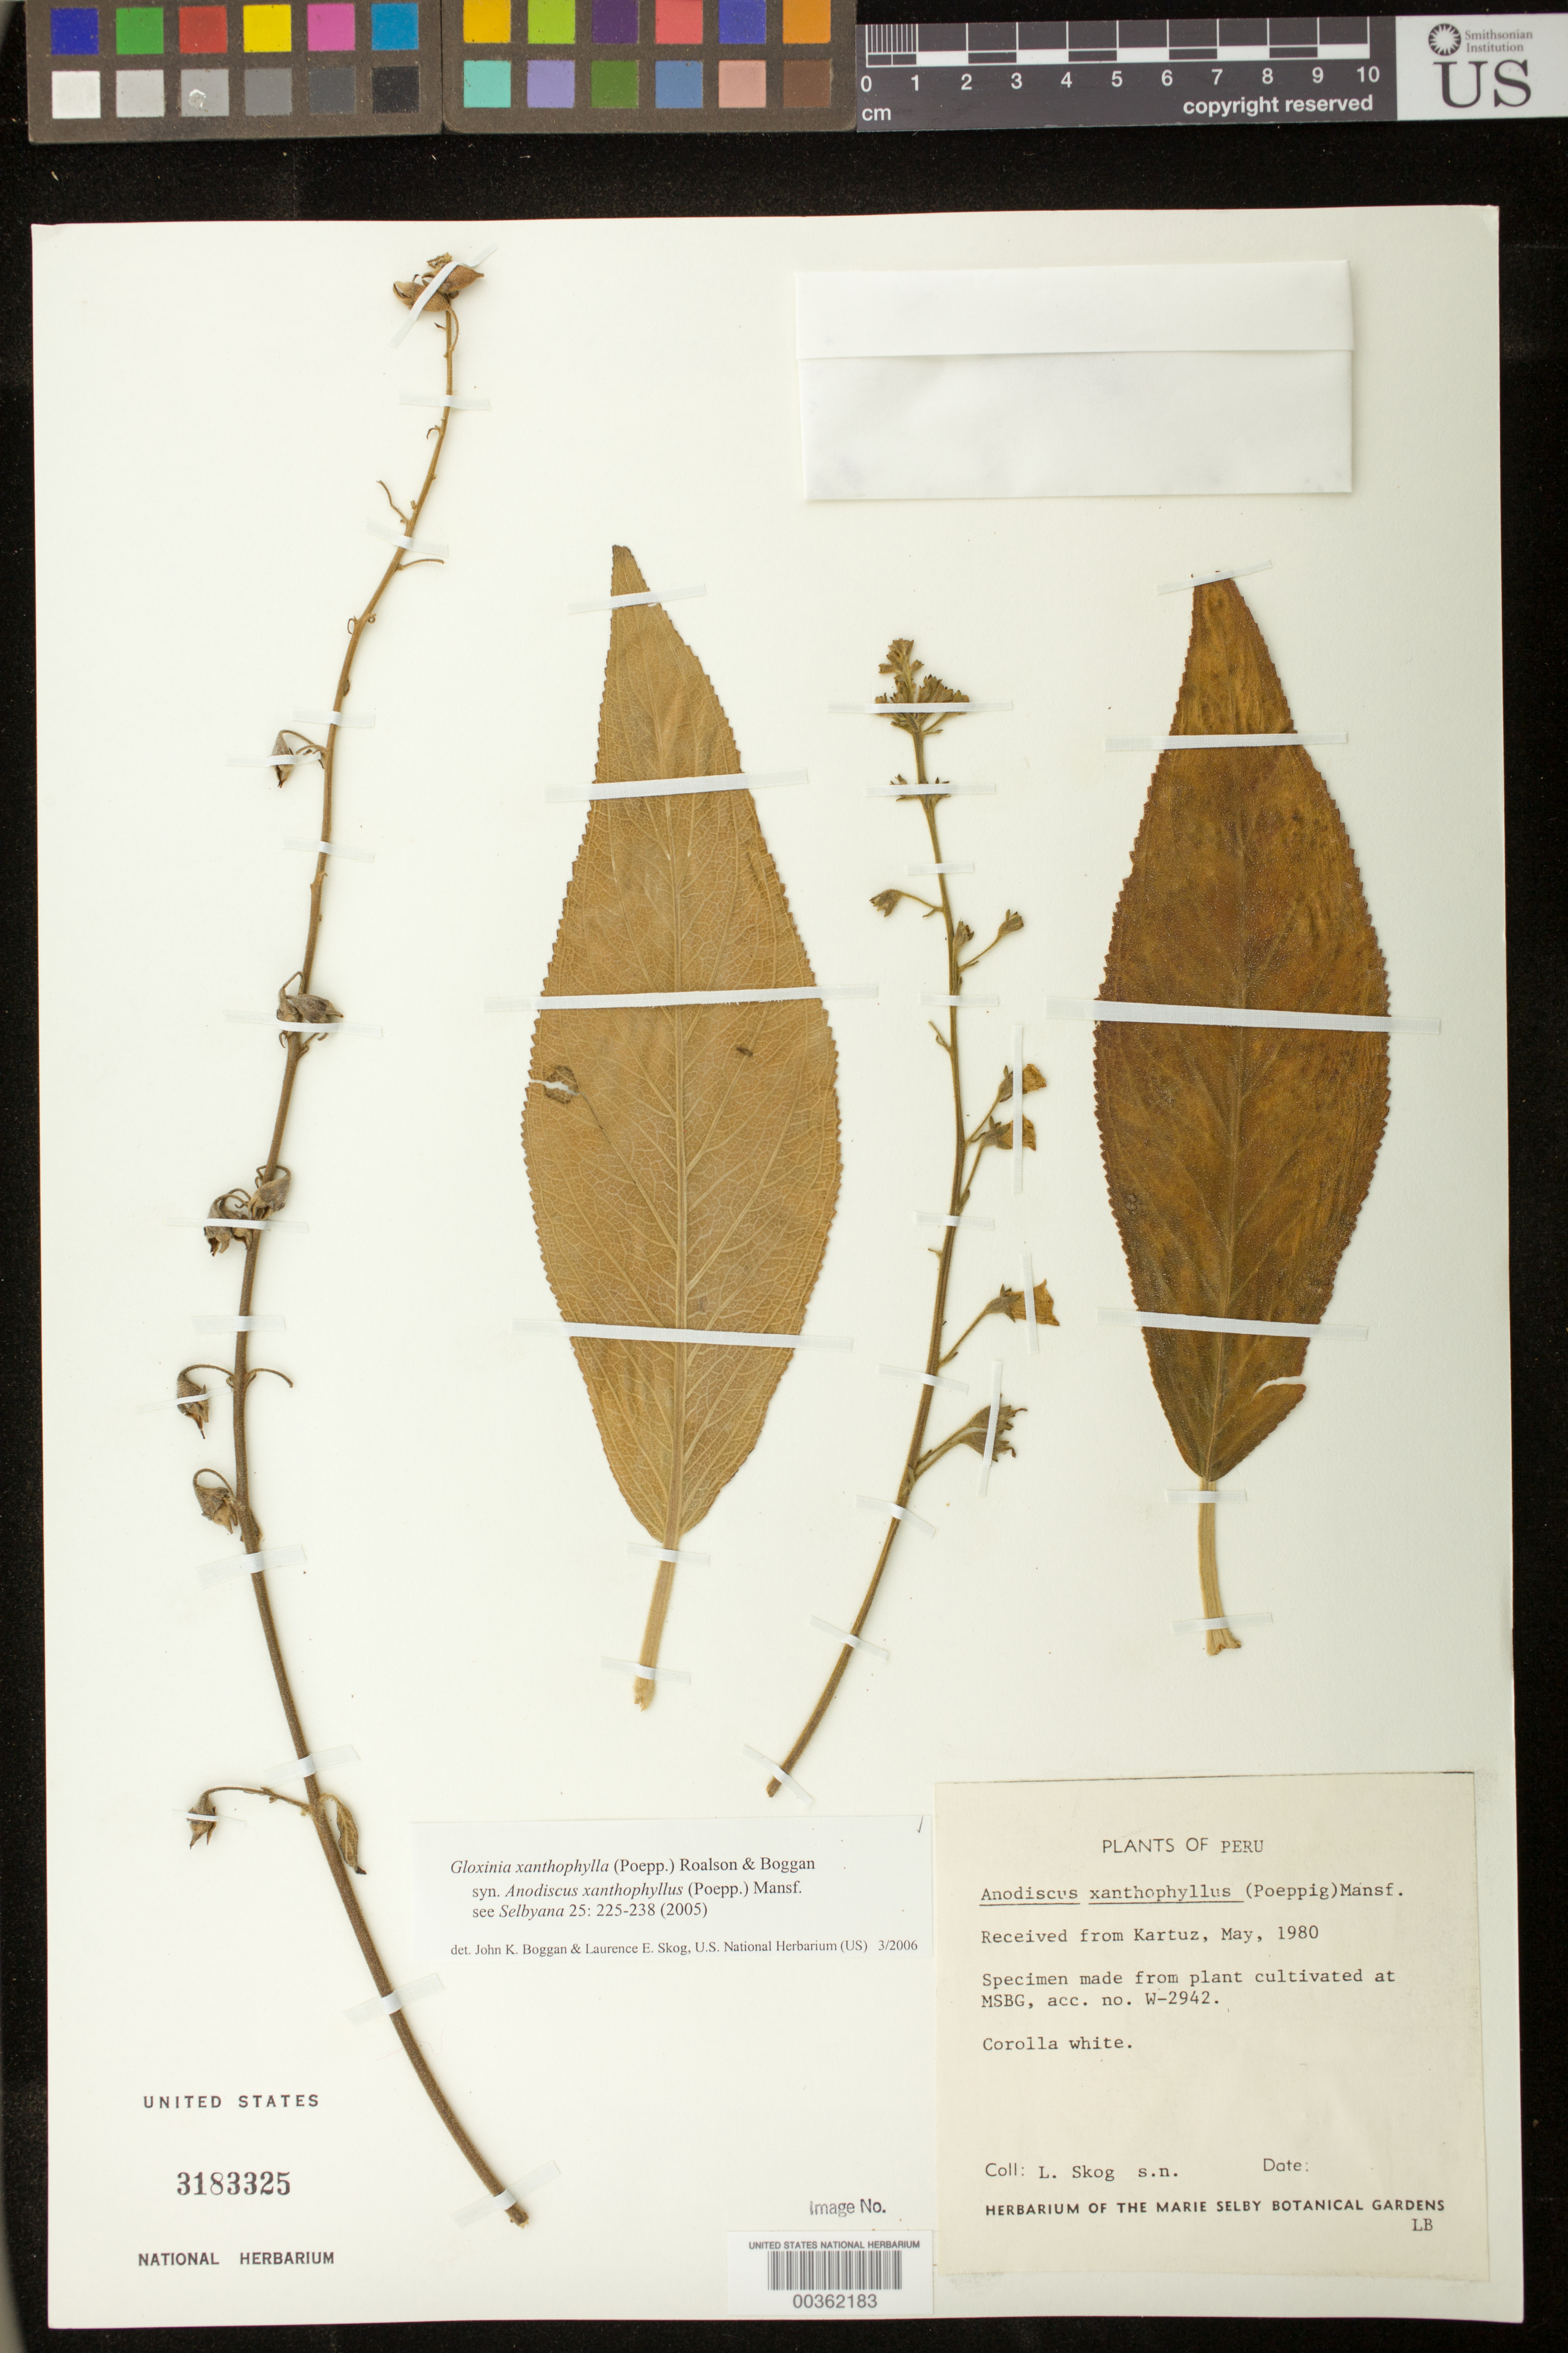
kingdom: Plantae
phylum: Tracheophyta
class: Magnoliopsida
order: Lamiales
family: Gesneriaceae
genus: Gloxinia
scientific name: Gloxinia xanthophylla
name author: (Poepp.) Roalson & Boggan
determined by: Boggan, J. K.; Skog, L. E.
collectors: L. E. Skog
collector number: s.n. [W-2942]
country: Peru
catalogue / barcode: US 3183325